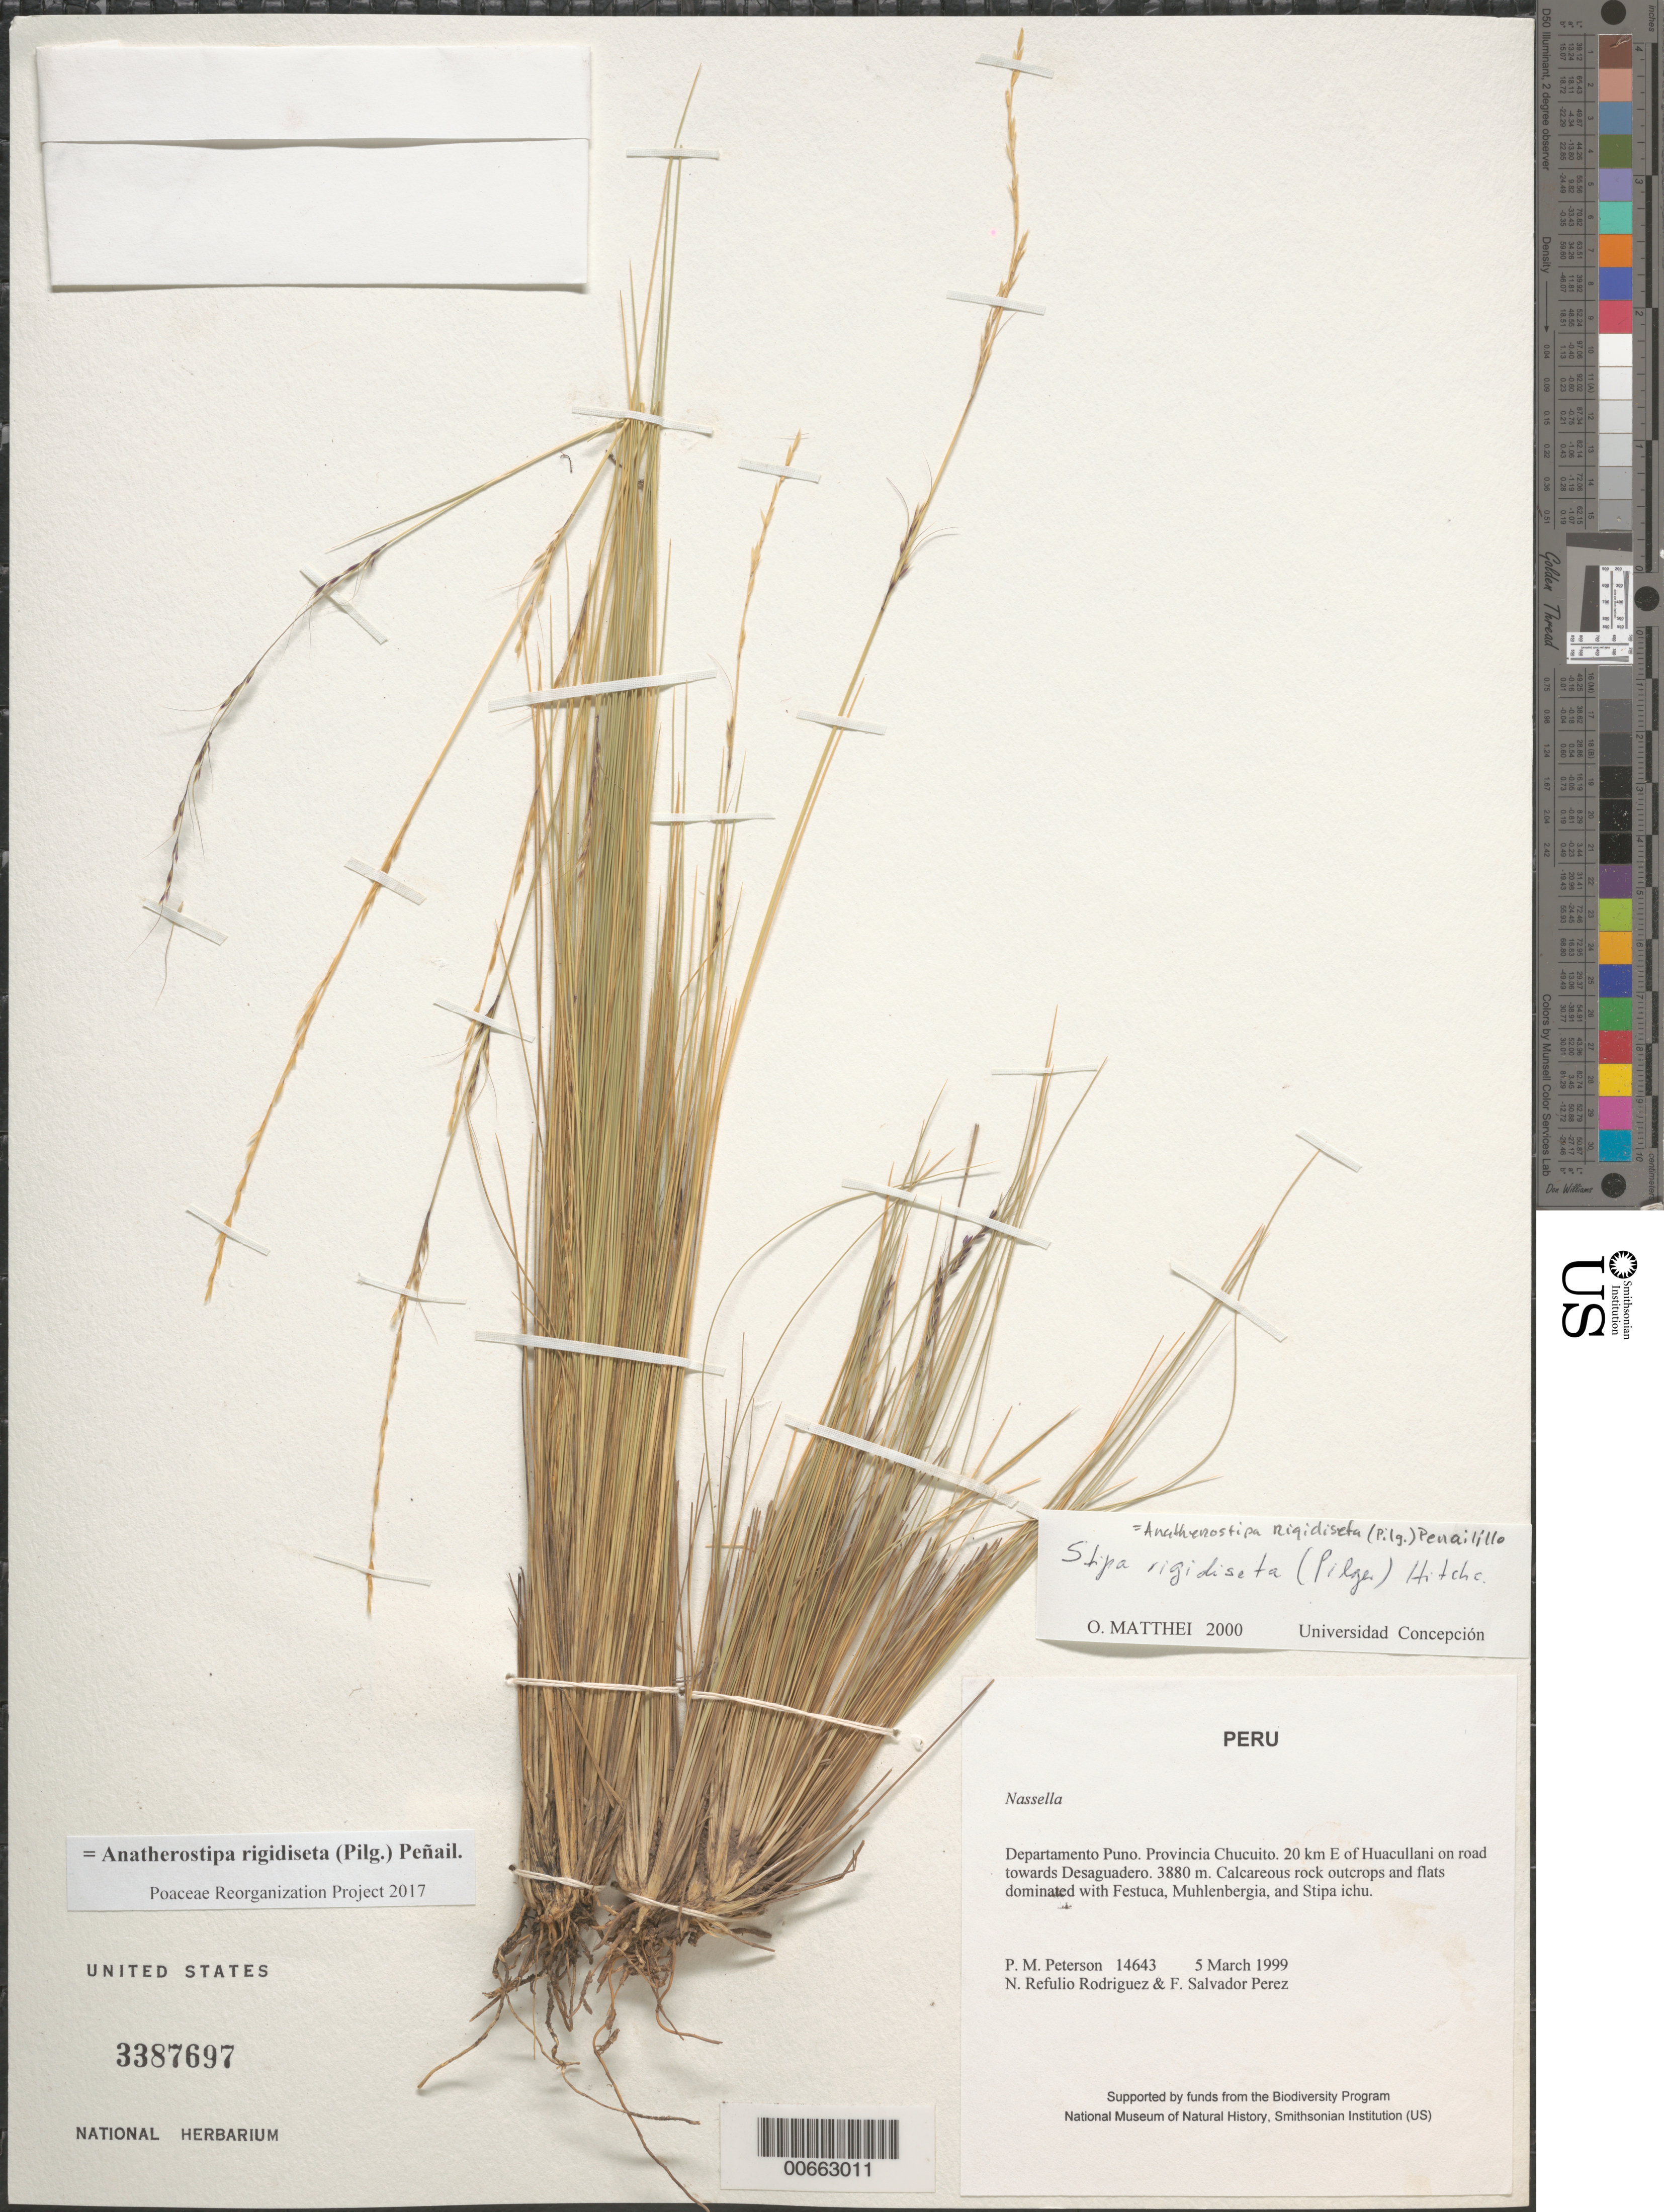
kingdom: Plantae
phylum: Tracheophyta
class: Liliopsida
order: Poales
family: Poaceae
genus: Anatherostipa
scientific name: Anatherostipa rigidiseta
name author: (Pilg.) Peñailillo B.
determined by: Matthei, O. R.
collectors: P. M. Peterson, N. Refulio-Rodríguez & F. Salvador Perez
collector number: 14643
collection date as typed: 05 Mar 1999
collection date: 1999-03-05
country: Peru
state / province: Puno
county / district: Chucuito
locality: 20 km E of Huacullani on road towards Desaguadero.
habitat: Calcareous rock outcrops and flats dominated with Festuca, Muhlenbergia and Stipa ichu.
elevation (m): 3880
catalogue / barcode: US 3387697